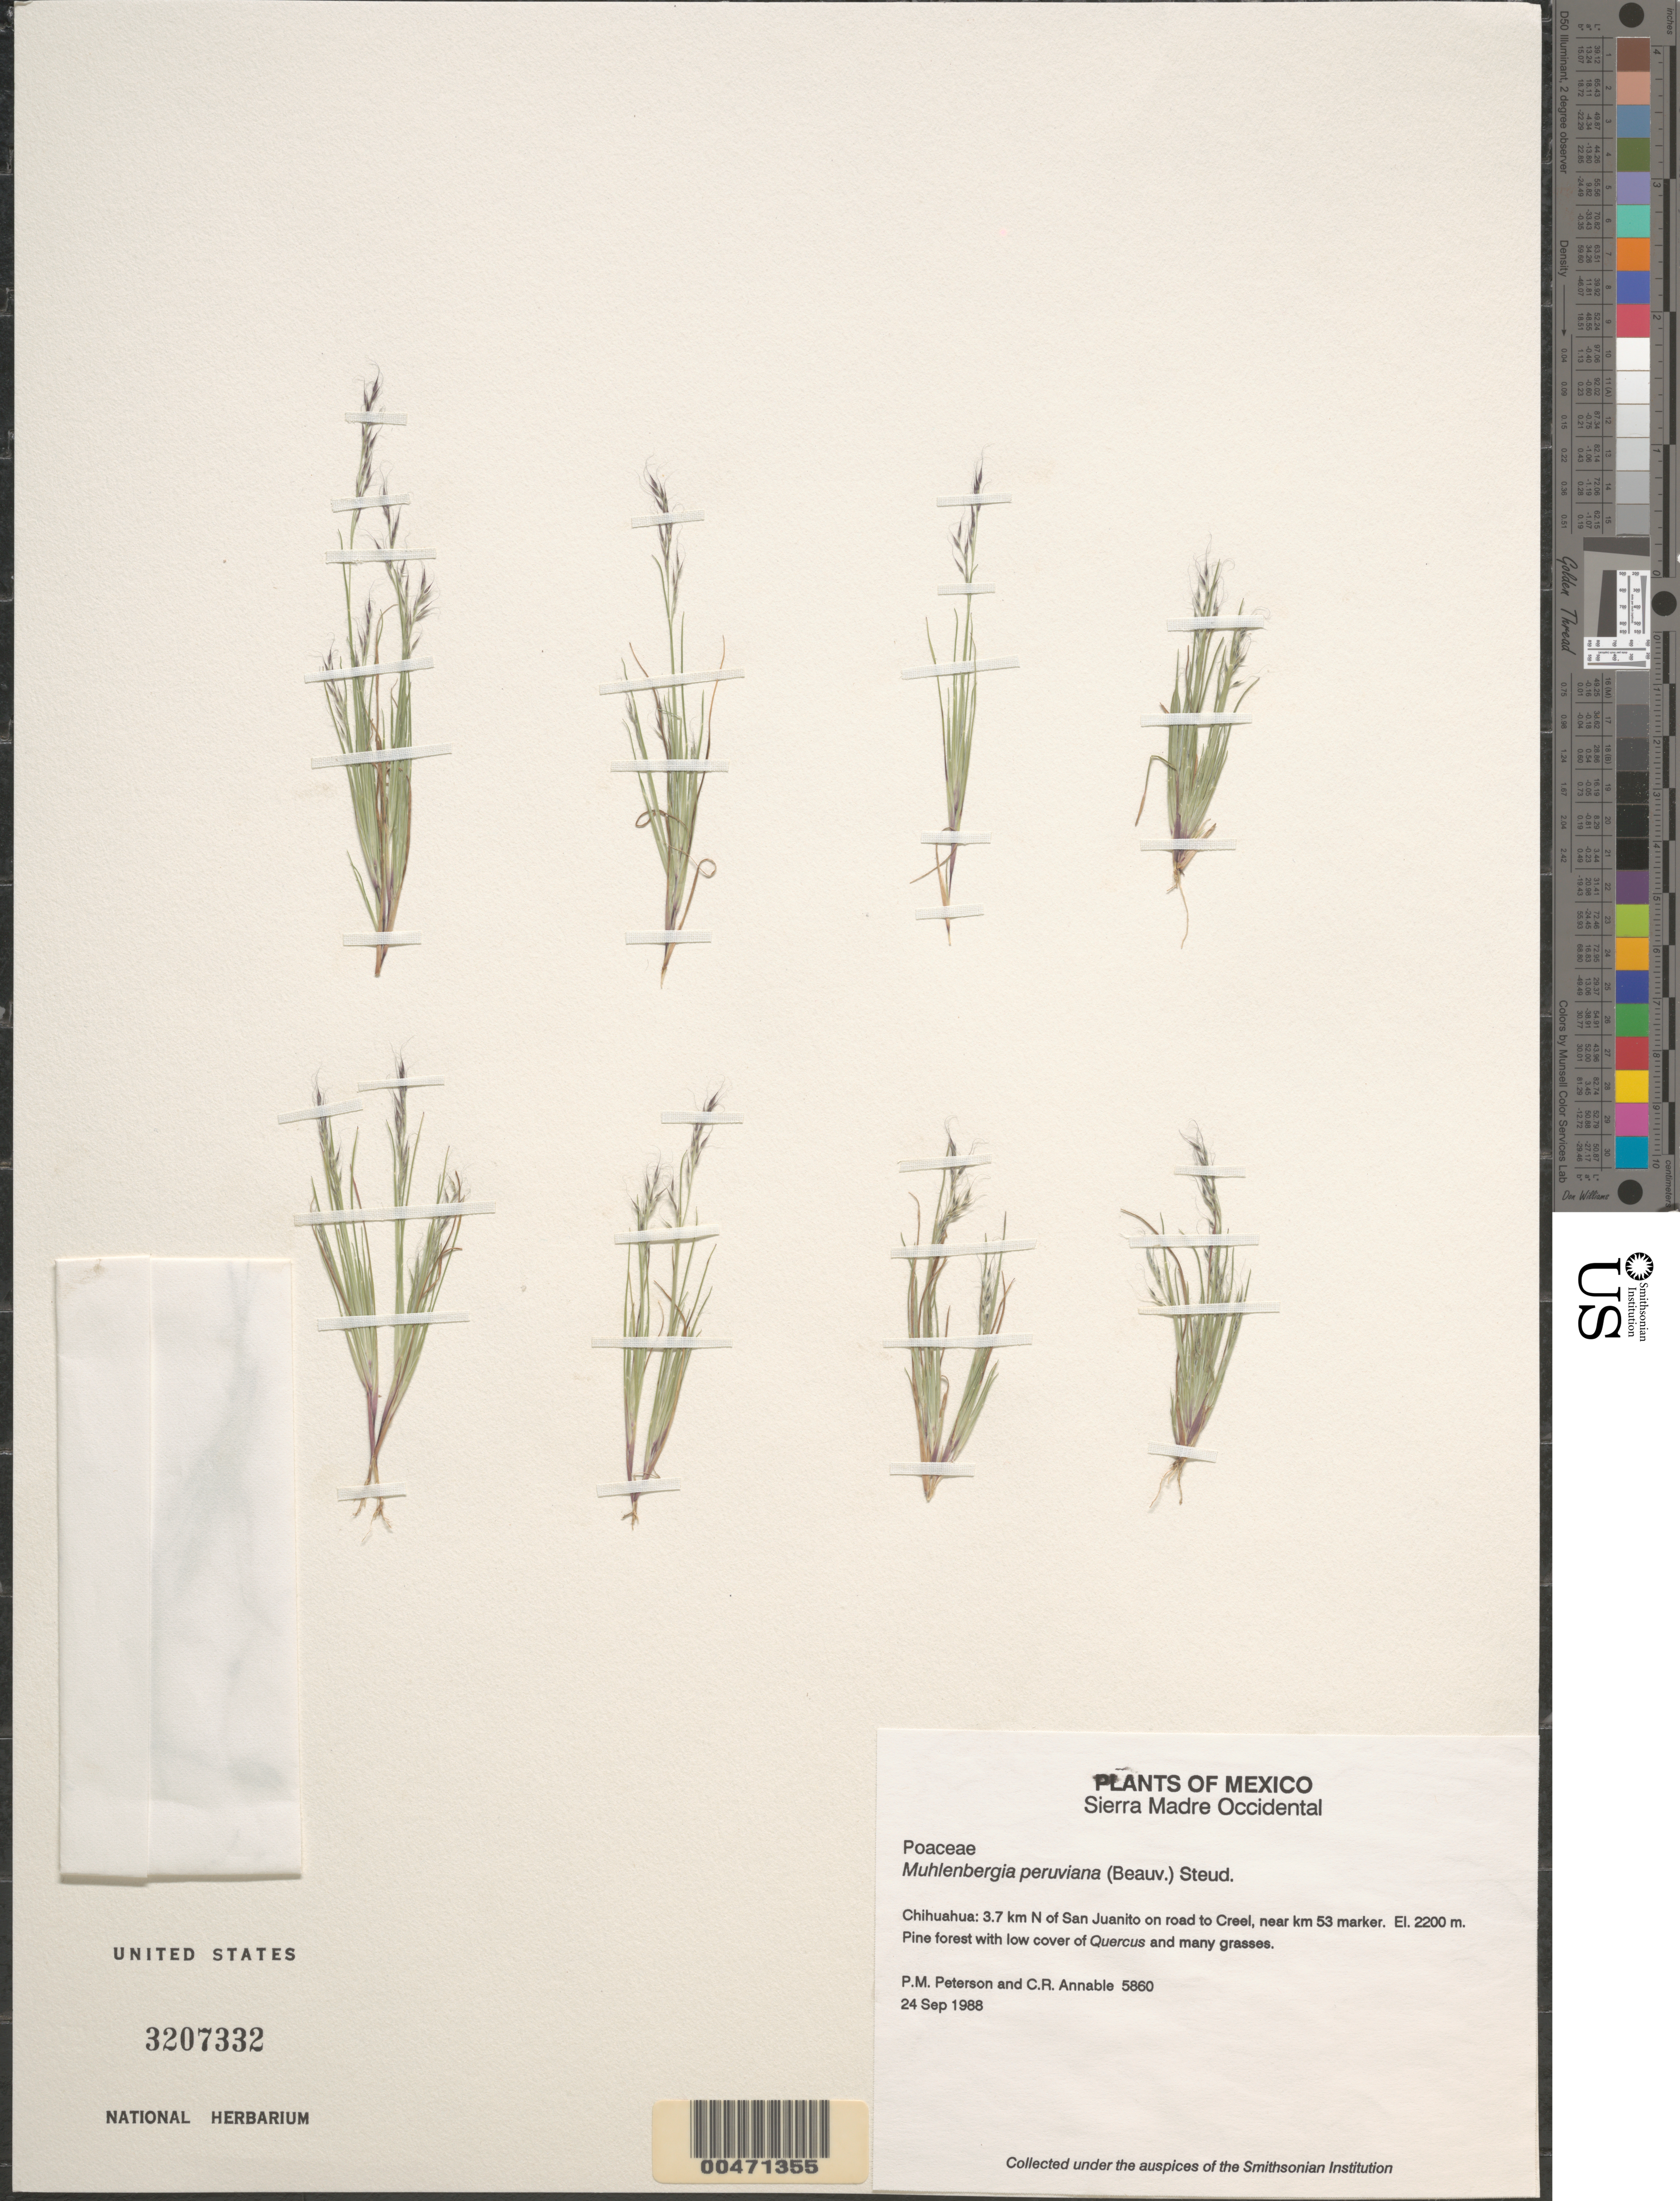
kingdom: Plantae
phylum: Tracheophyta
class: Liliopsida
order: Poales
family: Poaceae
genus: Muhlenbergia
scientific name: Muhlenbergia peruviana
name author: (P. Beauv.) Steud.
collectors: P. M. Peterson & C. R. Annable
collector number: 05860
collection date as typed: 24 Sep 1988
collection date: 1988-09-24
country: Mexico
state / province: Chihuahua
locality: Sierra Madre Occidental, 3.7 km N of San Juanito on road to Creel, near km 53 marker.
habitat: Pine forest with low cover of Quercus and many grasses.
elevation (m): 2200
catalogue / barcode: US 3207332